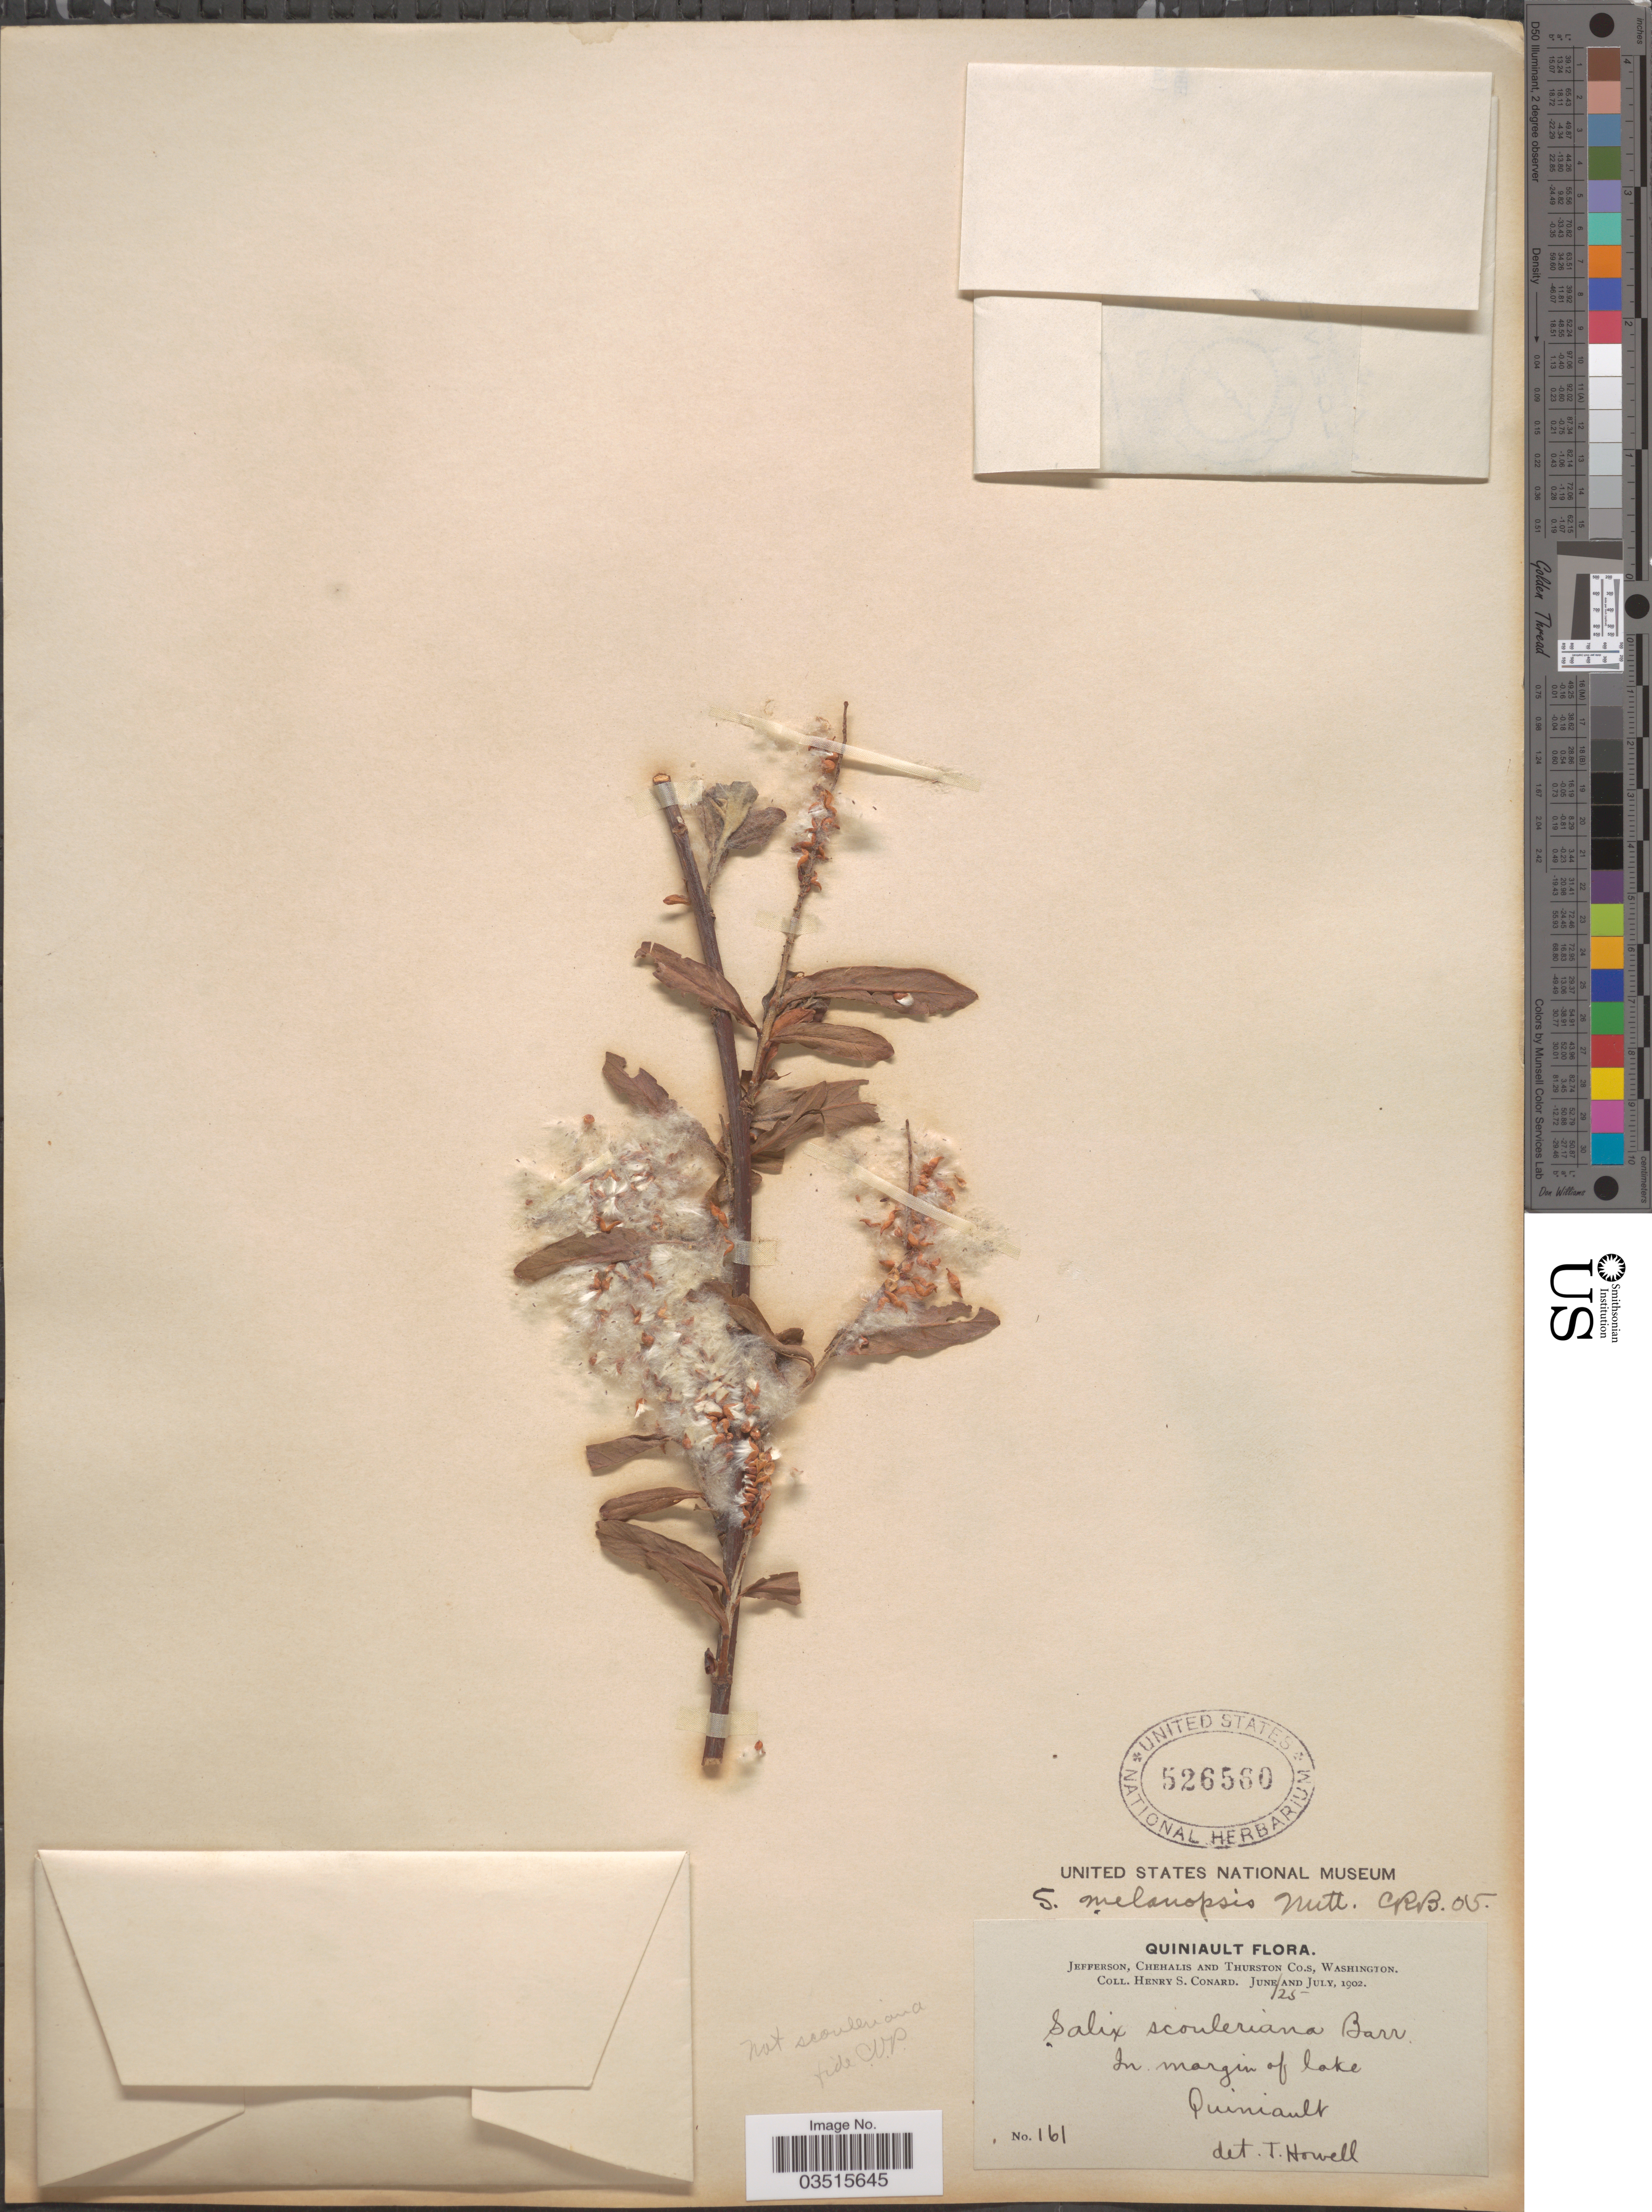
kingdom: Plantae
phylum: Tracheophyta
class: Magnoliopsida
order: Malpighiales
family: Salicaceae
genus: Salix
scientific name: Salix melanopsis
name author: Nutt.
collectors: H. S. Conard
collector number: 161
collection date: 1902-06-25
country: United States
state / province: Washington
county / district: Thurston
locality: Quiniault. Jefferson, Chehalis and Thurston Co.s. In margin of lake Quiniault.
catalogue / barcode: US 526560